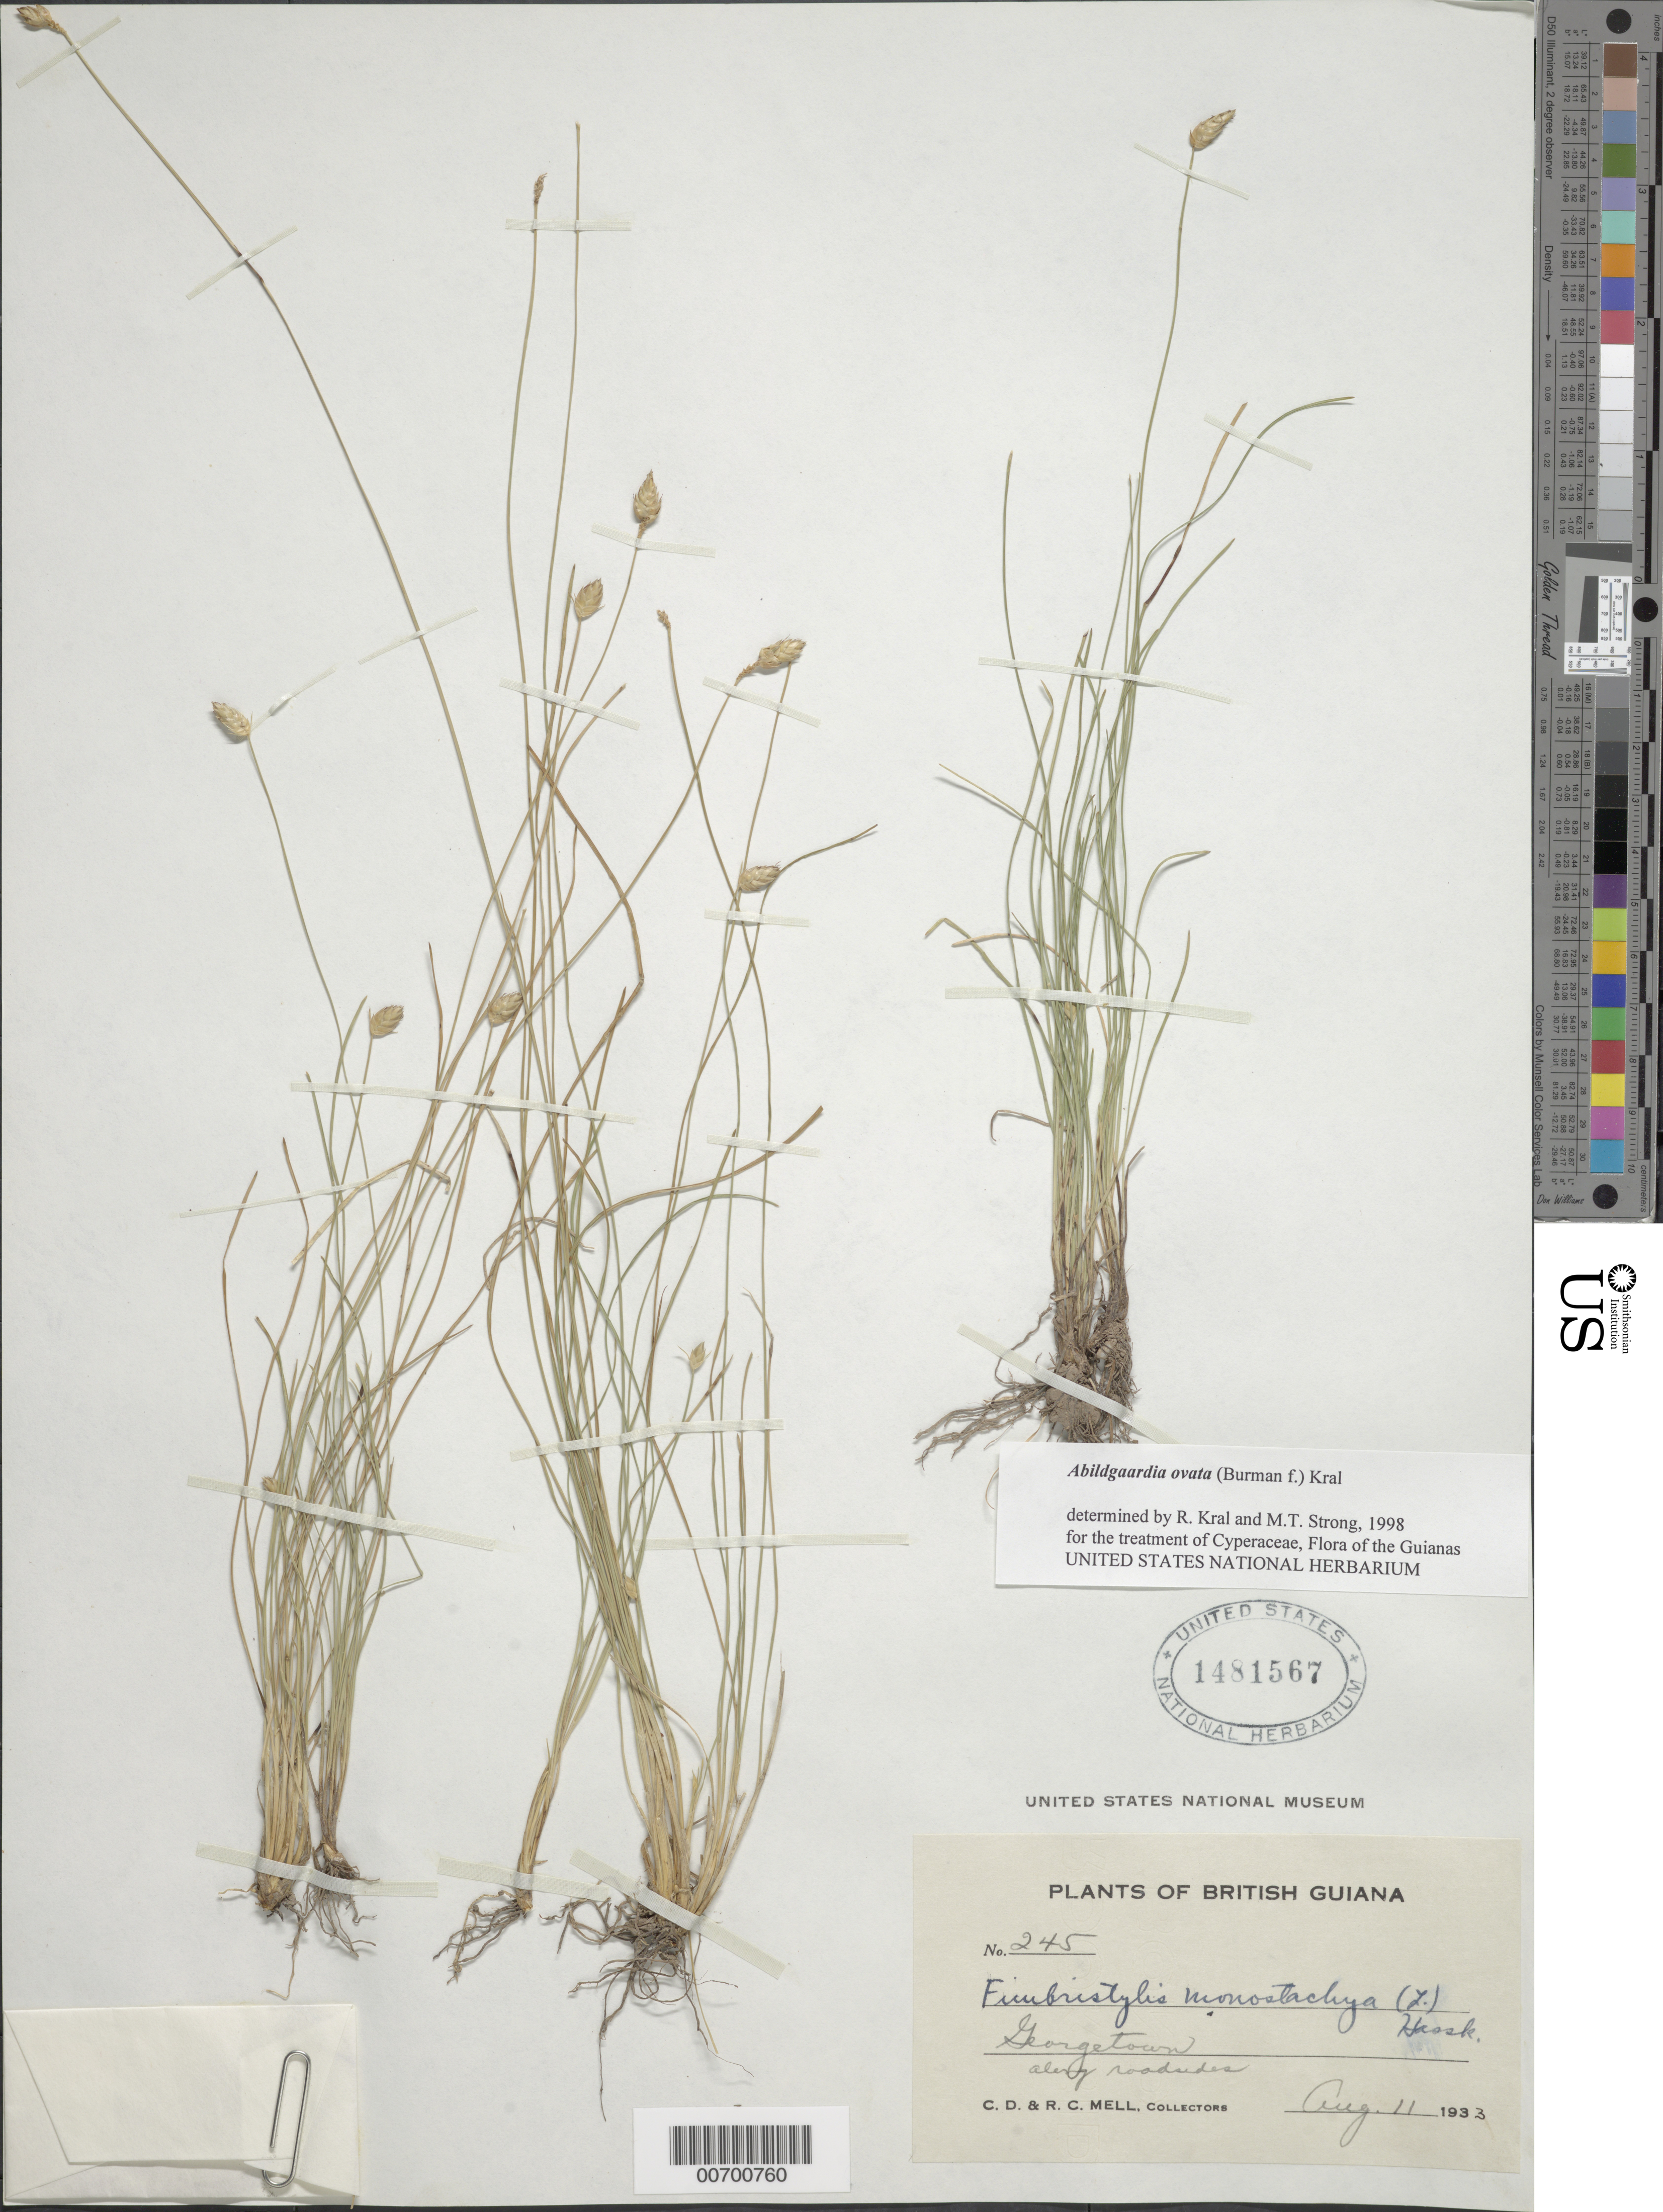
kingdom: Plantae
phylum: Tracheophyta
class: Liliopsida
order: Poales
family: Cyperaceae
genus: Abildgaardia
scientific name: Abildgaardia ovata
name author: (Burm. f.) Kral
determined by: Kral, R.; Strong, M. T.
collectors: C. D. Mell & R. Mell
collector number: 245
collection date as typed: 11-Aug-33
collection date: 1933-08-11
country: Guyana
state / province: Demerara-Mahaica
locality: Georgetown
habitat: Along roadsides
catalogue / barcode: US 1481567